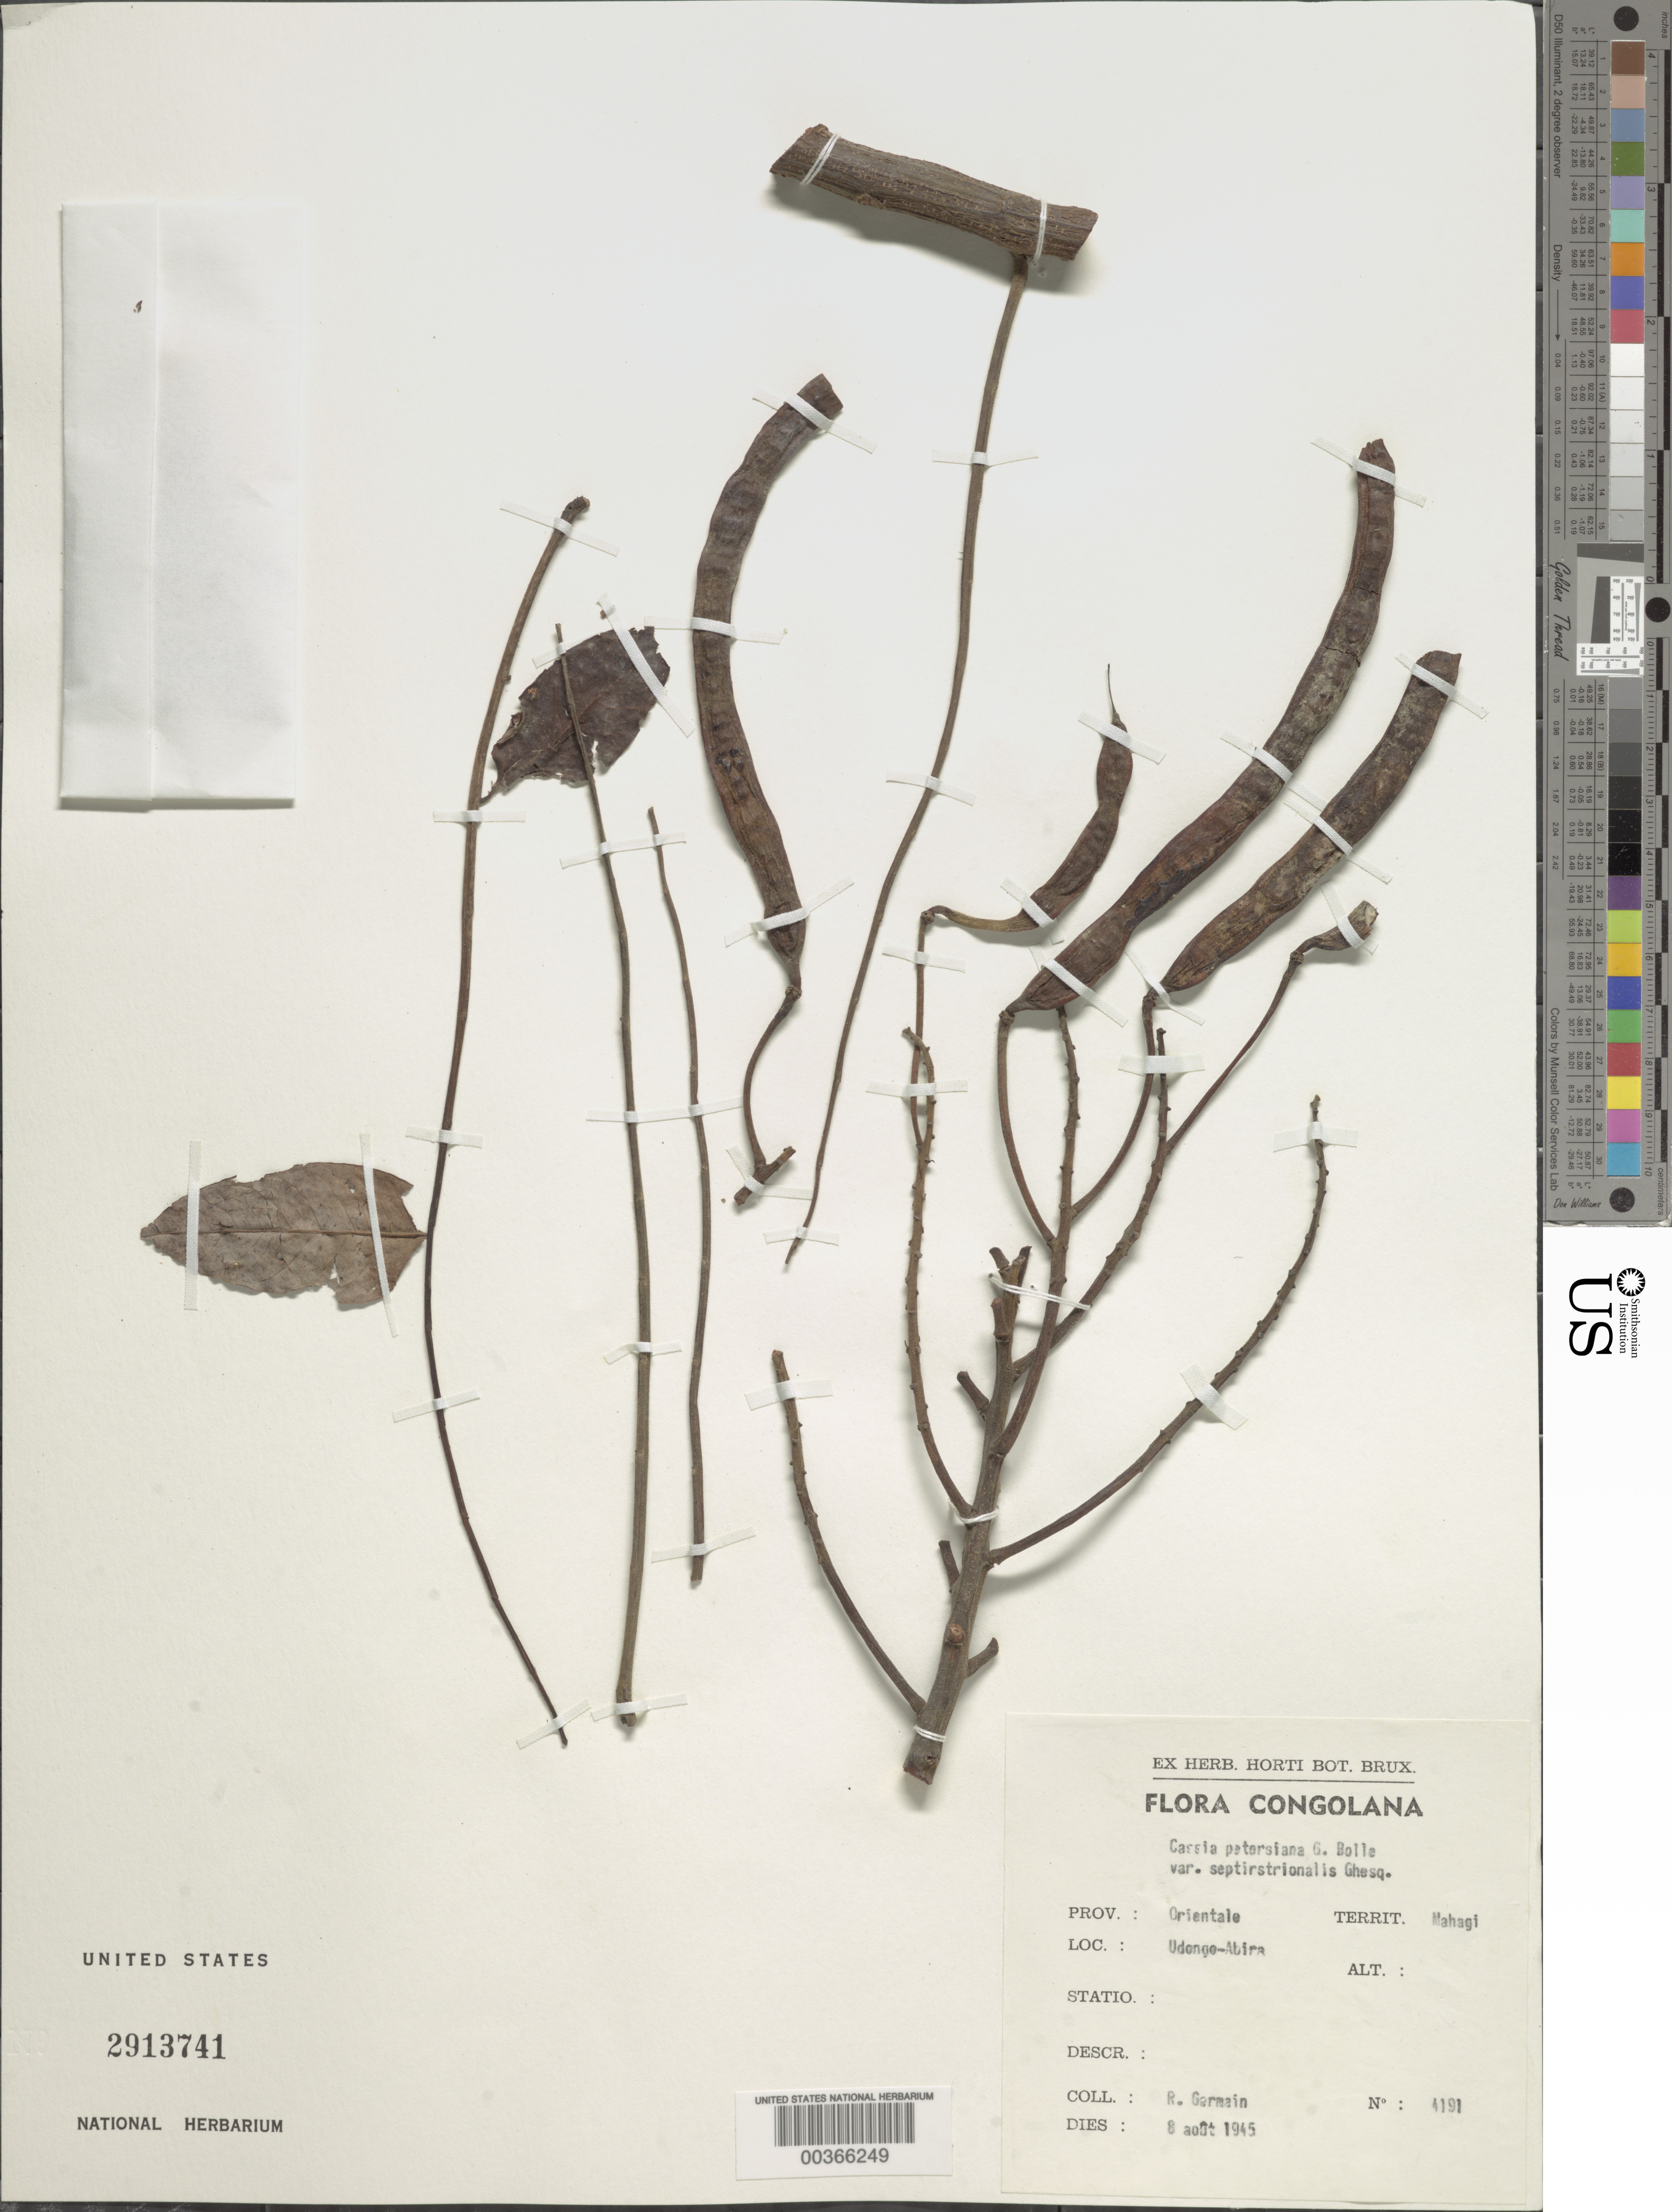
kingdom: Plantae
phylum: Tracheophyta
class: Magnoliopsida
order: Fabales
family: Fabaceae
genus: Senna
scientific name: Senna petersiana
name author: (Bolle) Lock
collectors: R. Garmain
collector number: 4191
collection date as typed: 08 Aug 1945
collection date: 1945-08-08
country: Congo, Democratic Republic of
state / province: Ituri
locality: Mahagi terr., udongo-abira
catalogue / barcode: US 2913741